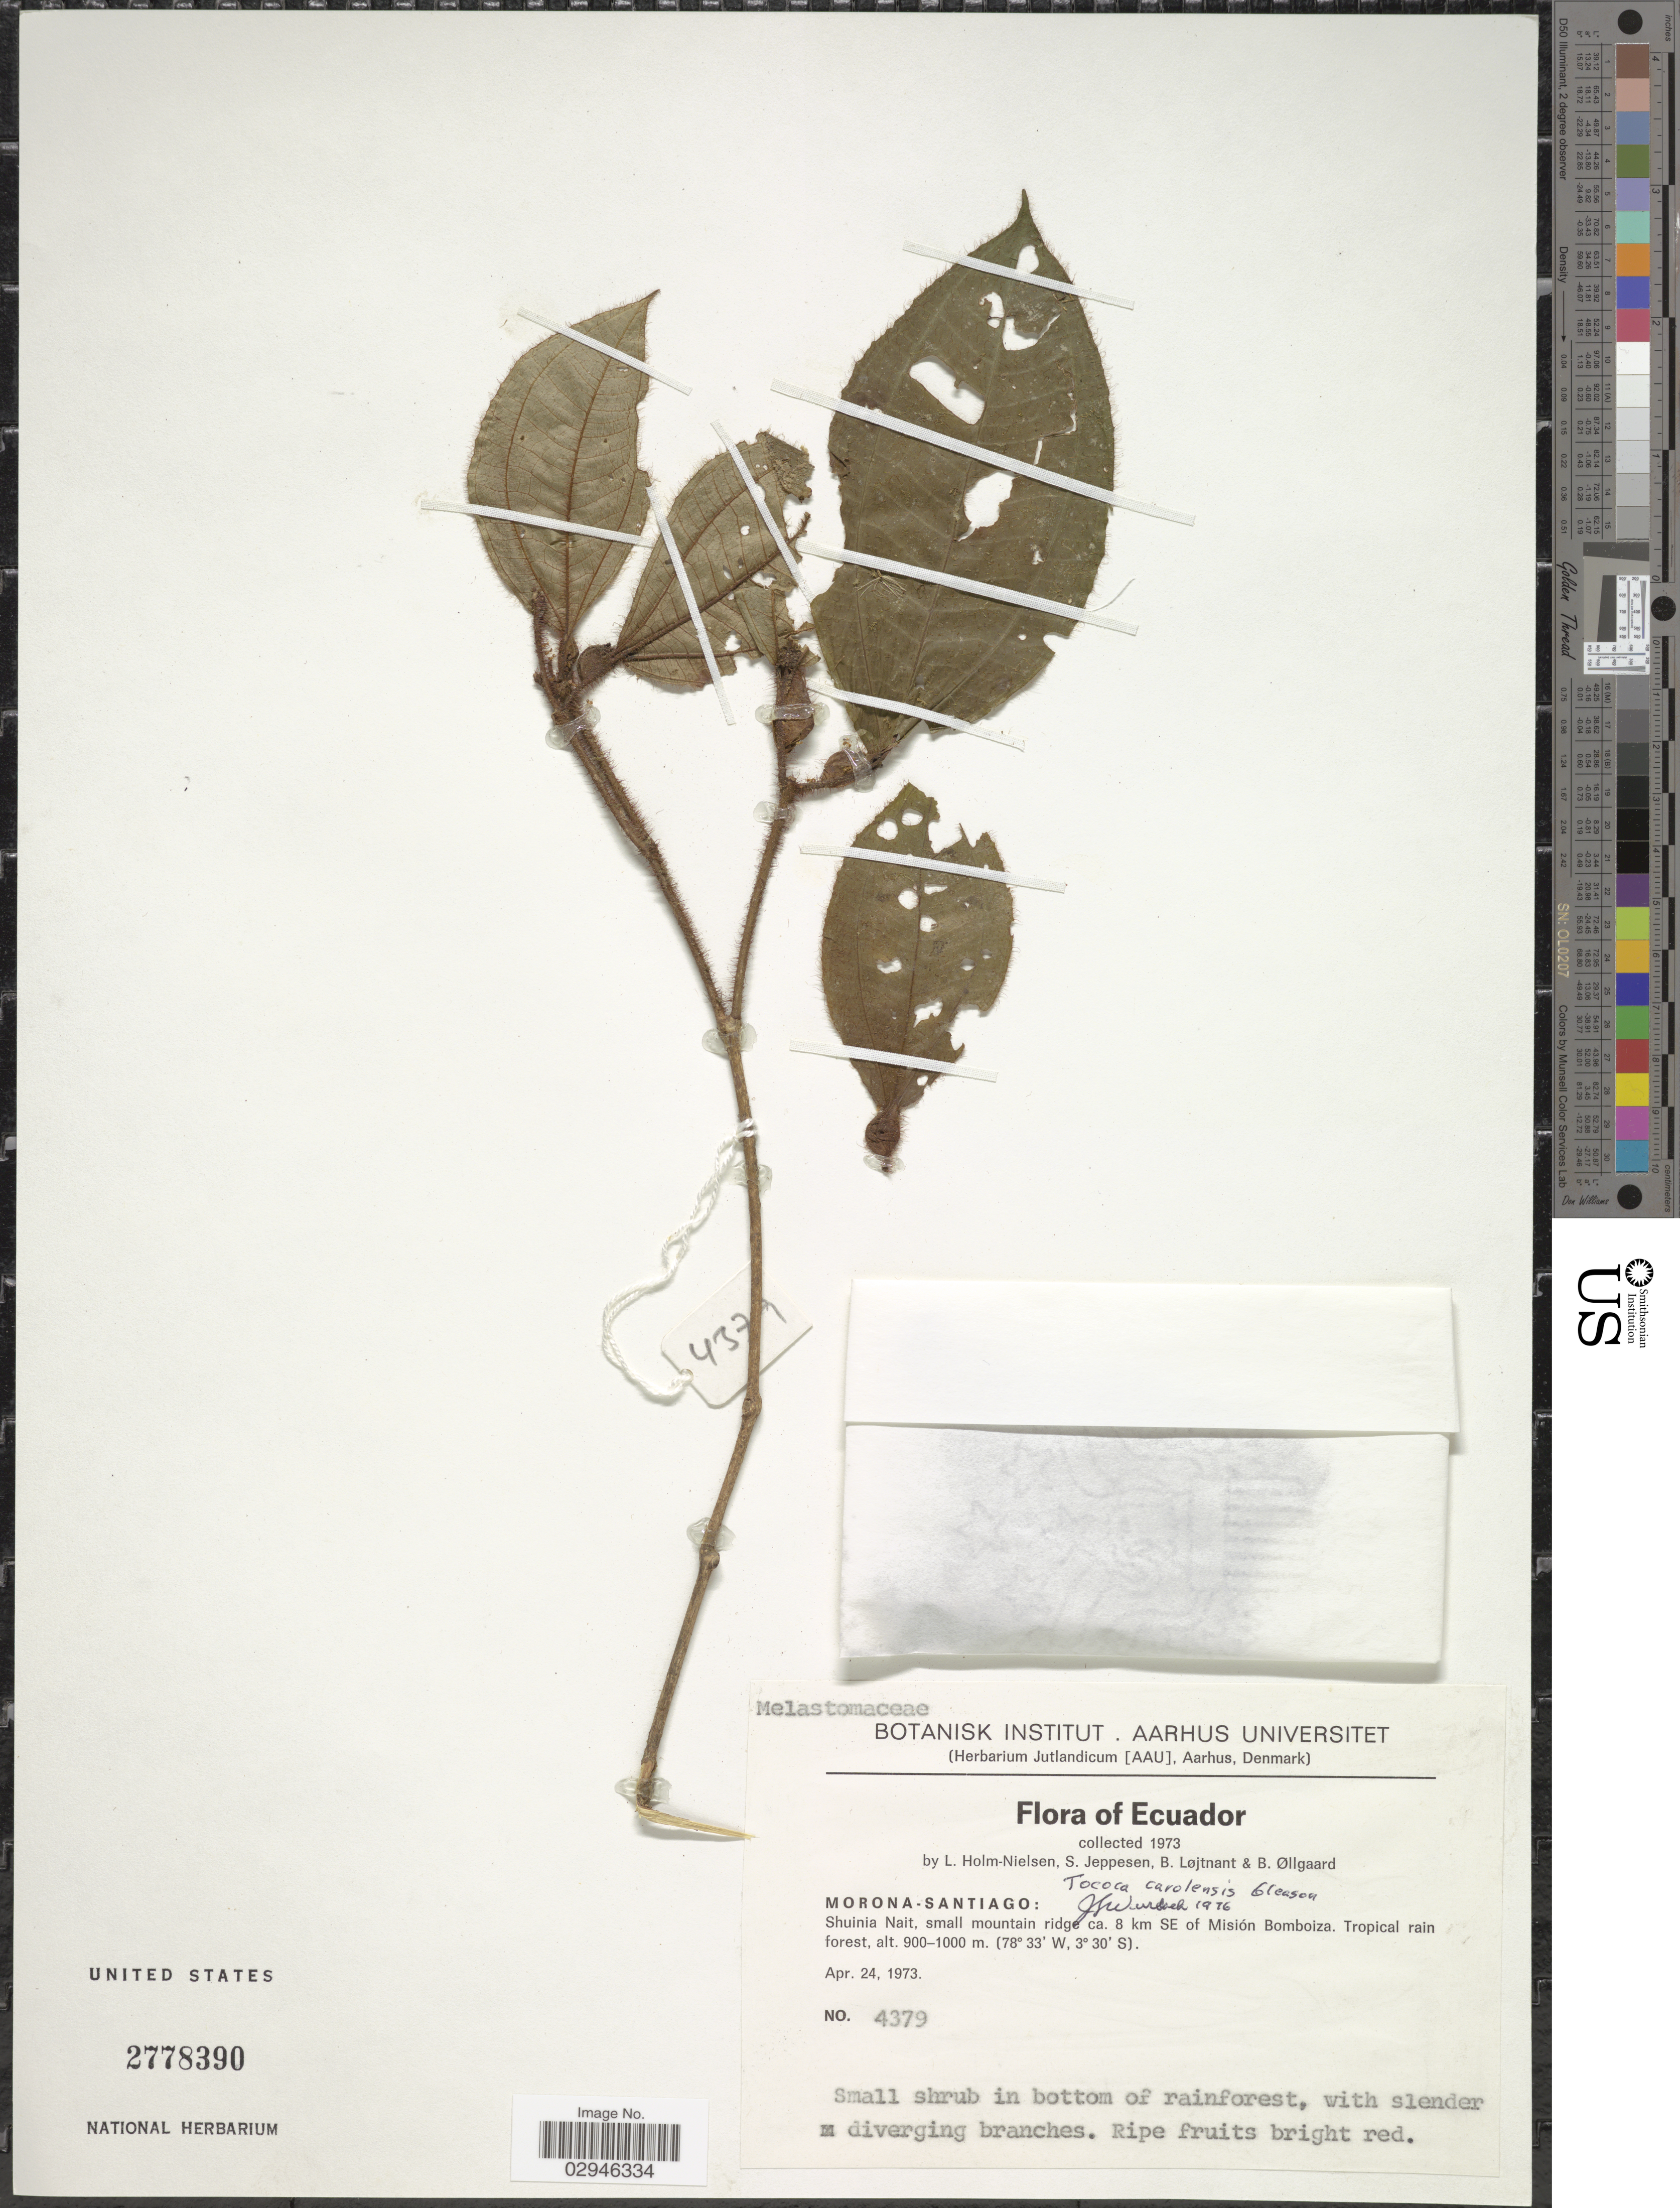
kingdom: Plantae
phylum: Tracheophyta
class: Magnoliopsida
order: Myrtales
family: Melastomataceae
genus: Tococa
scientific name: Tococa carolensis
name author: Gleason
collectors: L. Holm-Nielsen, S. Jeppesen, B. Löjtnant & B. Øllgaard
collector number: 4379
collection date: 1973-04-24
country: Ecuador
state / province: Morona-Santiago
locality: Shuinia Nait, small mountain ridge ca. 8 km SE of Misión Bomboiza.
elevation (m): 900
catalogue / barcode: US 2778390